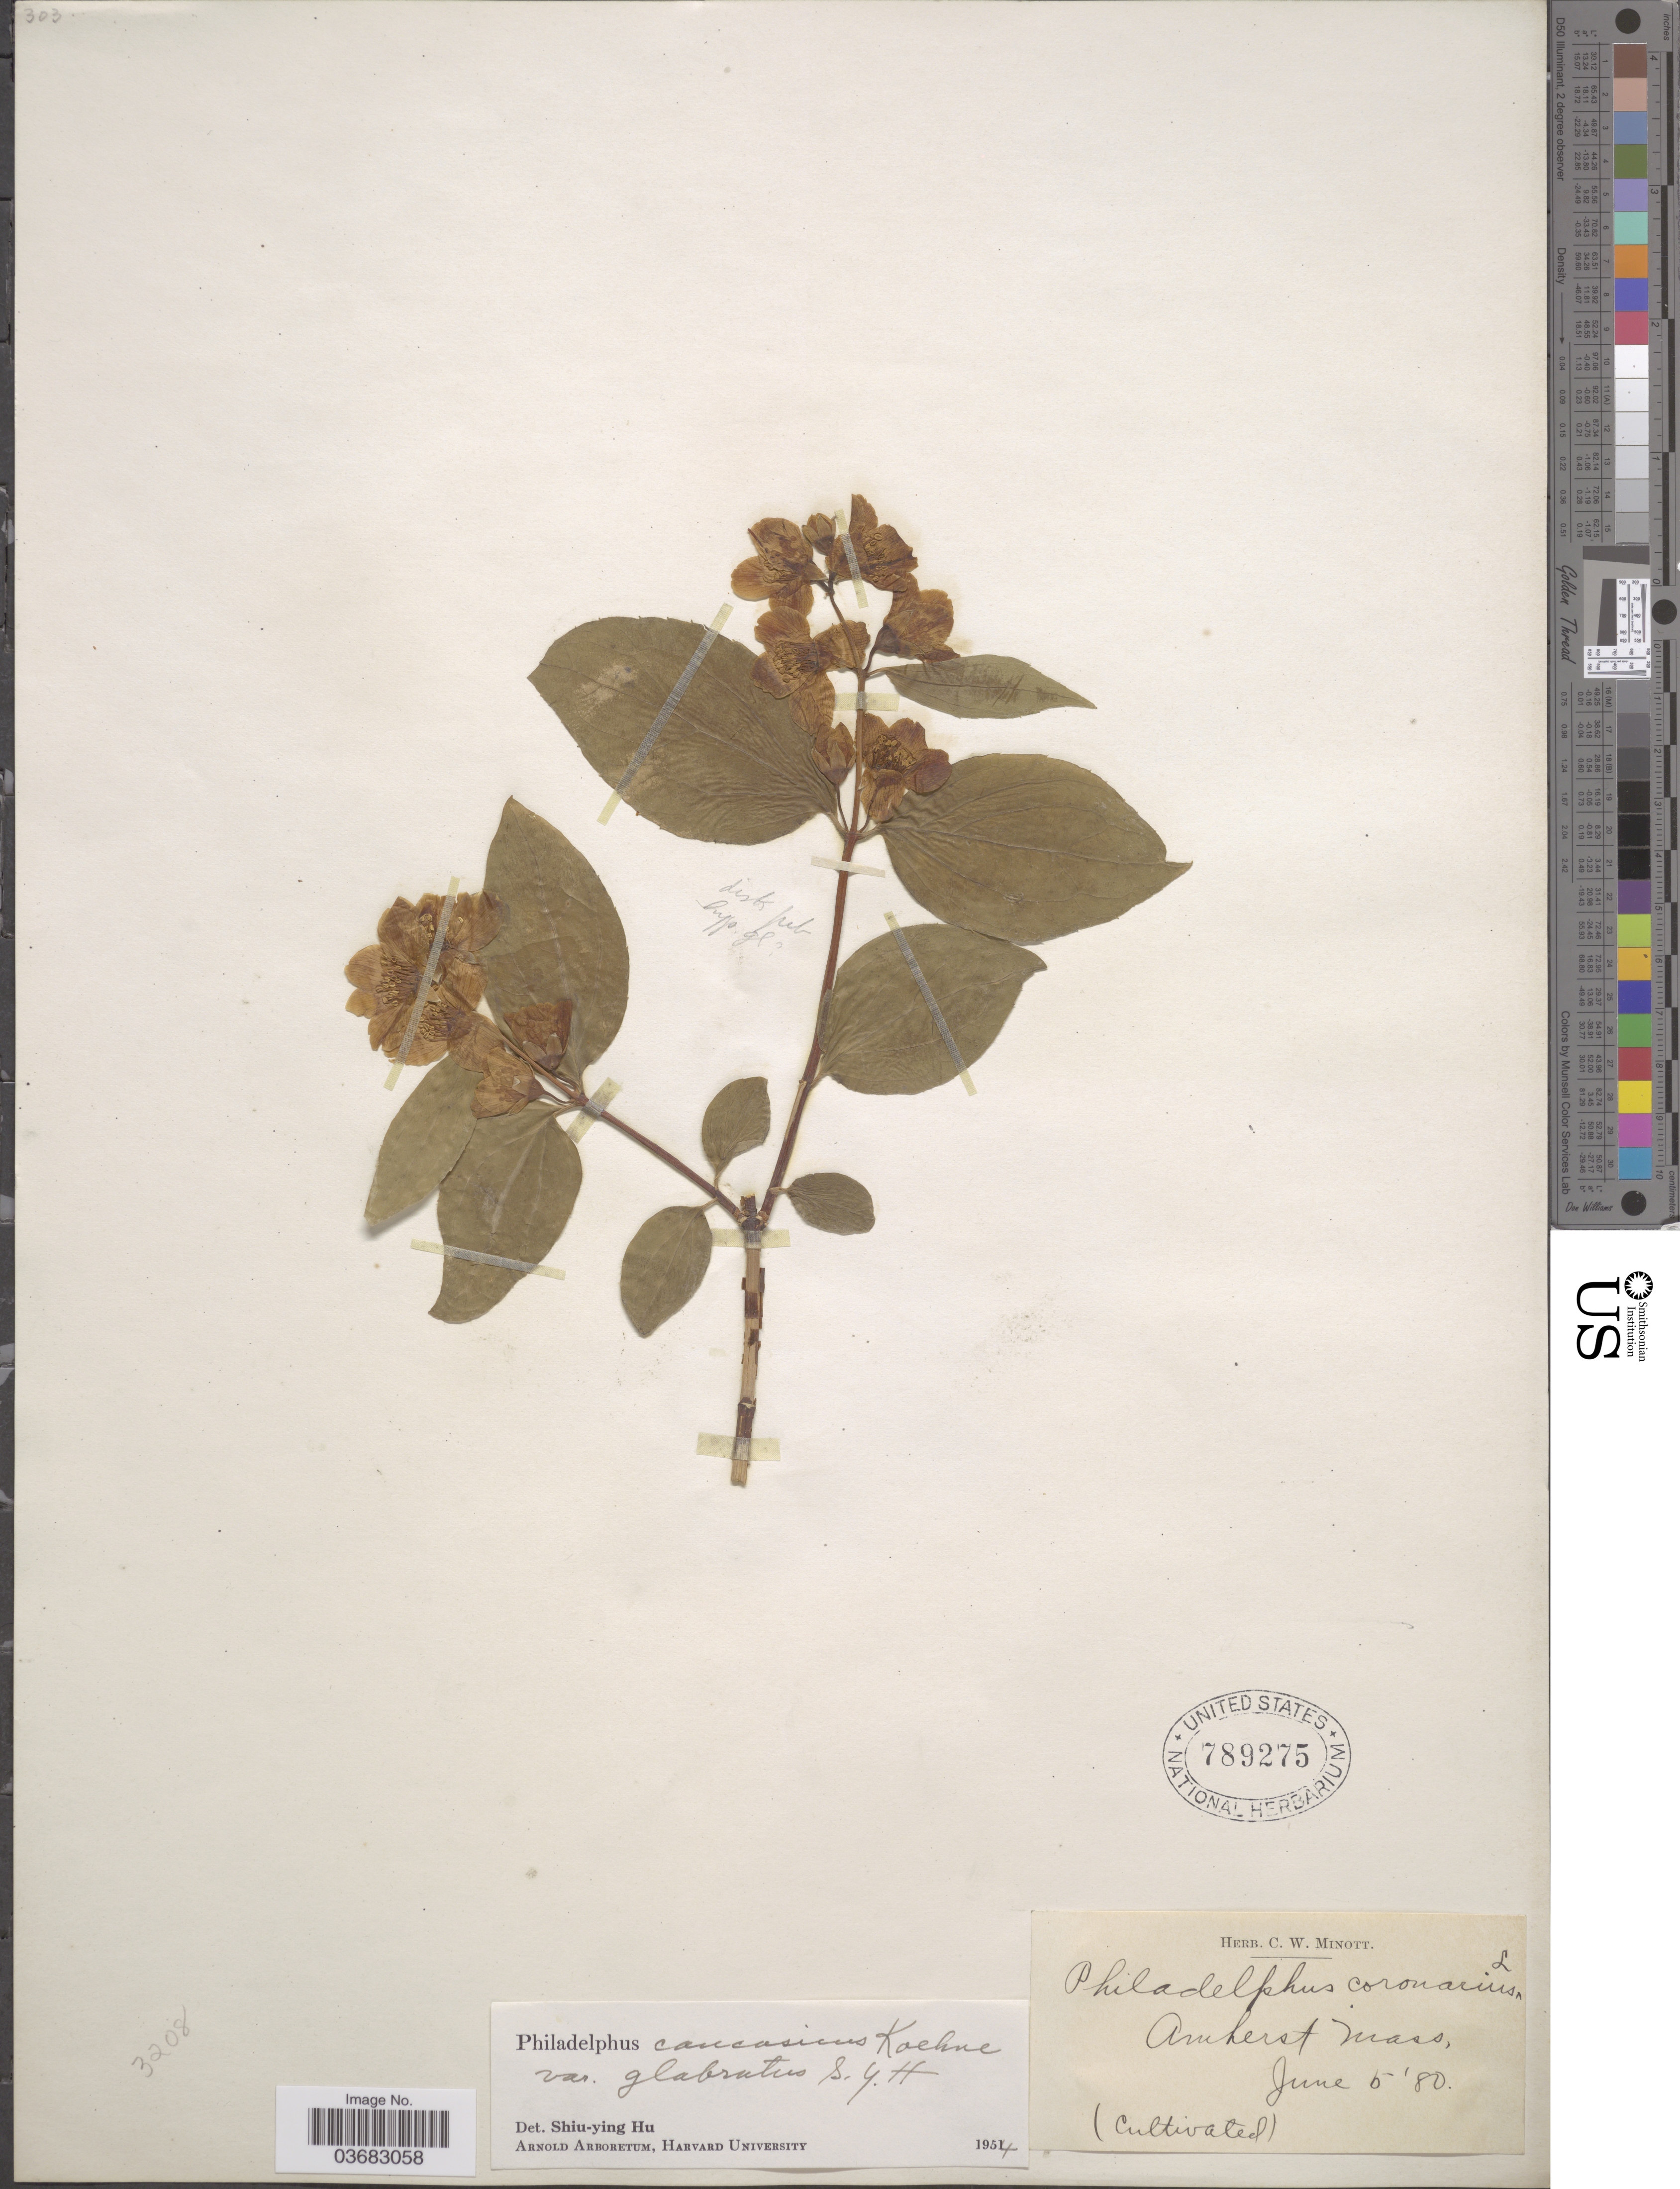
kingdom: Plantae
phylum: Tracheophyta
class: Magnoliopsida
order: Cornales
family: Hydrangeaceae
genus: Philadelphus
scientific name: Philadelphus coronarius x P. x splendens Rehder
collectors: ex herb. C. W. Minott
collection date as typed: Transcribed d/m/y: 5/6/80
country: United States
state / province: Massachusetts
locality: Amherst.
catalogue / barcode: US 789275